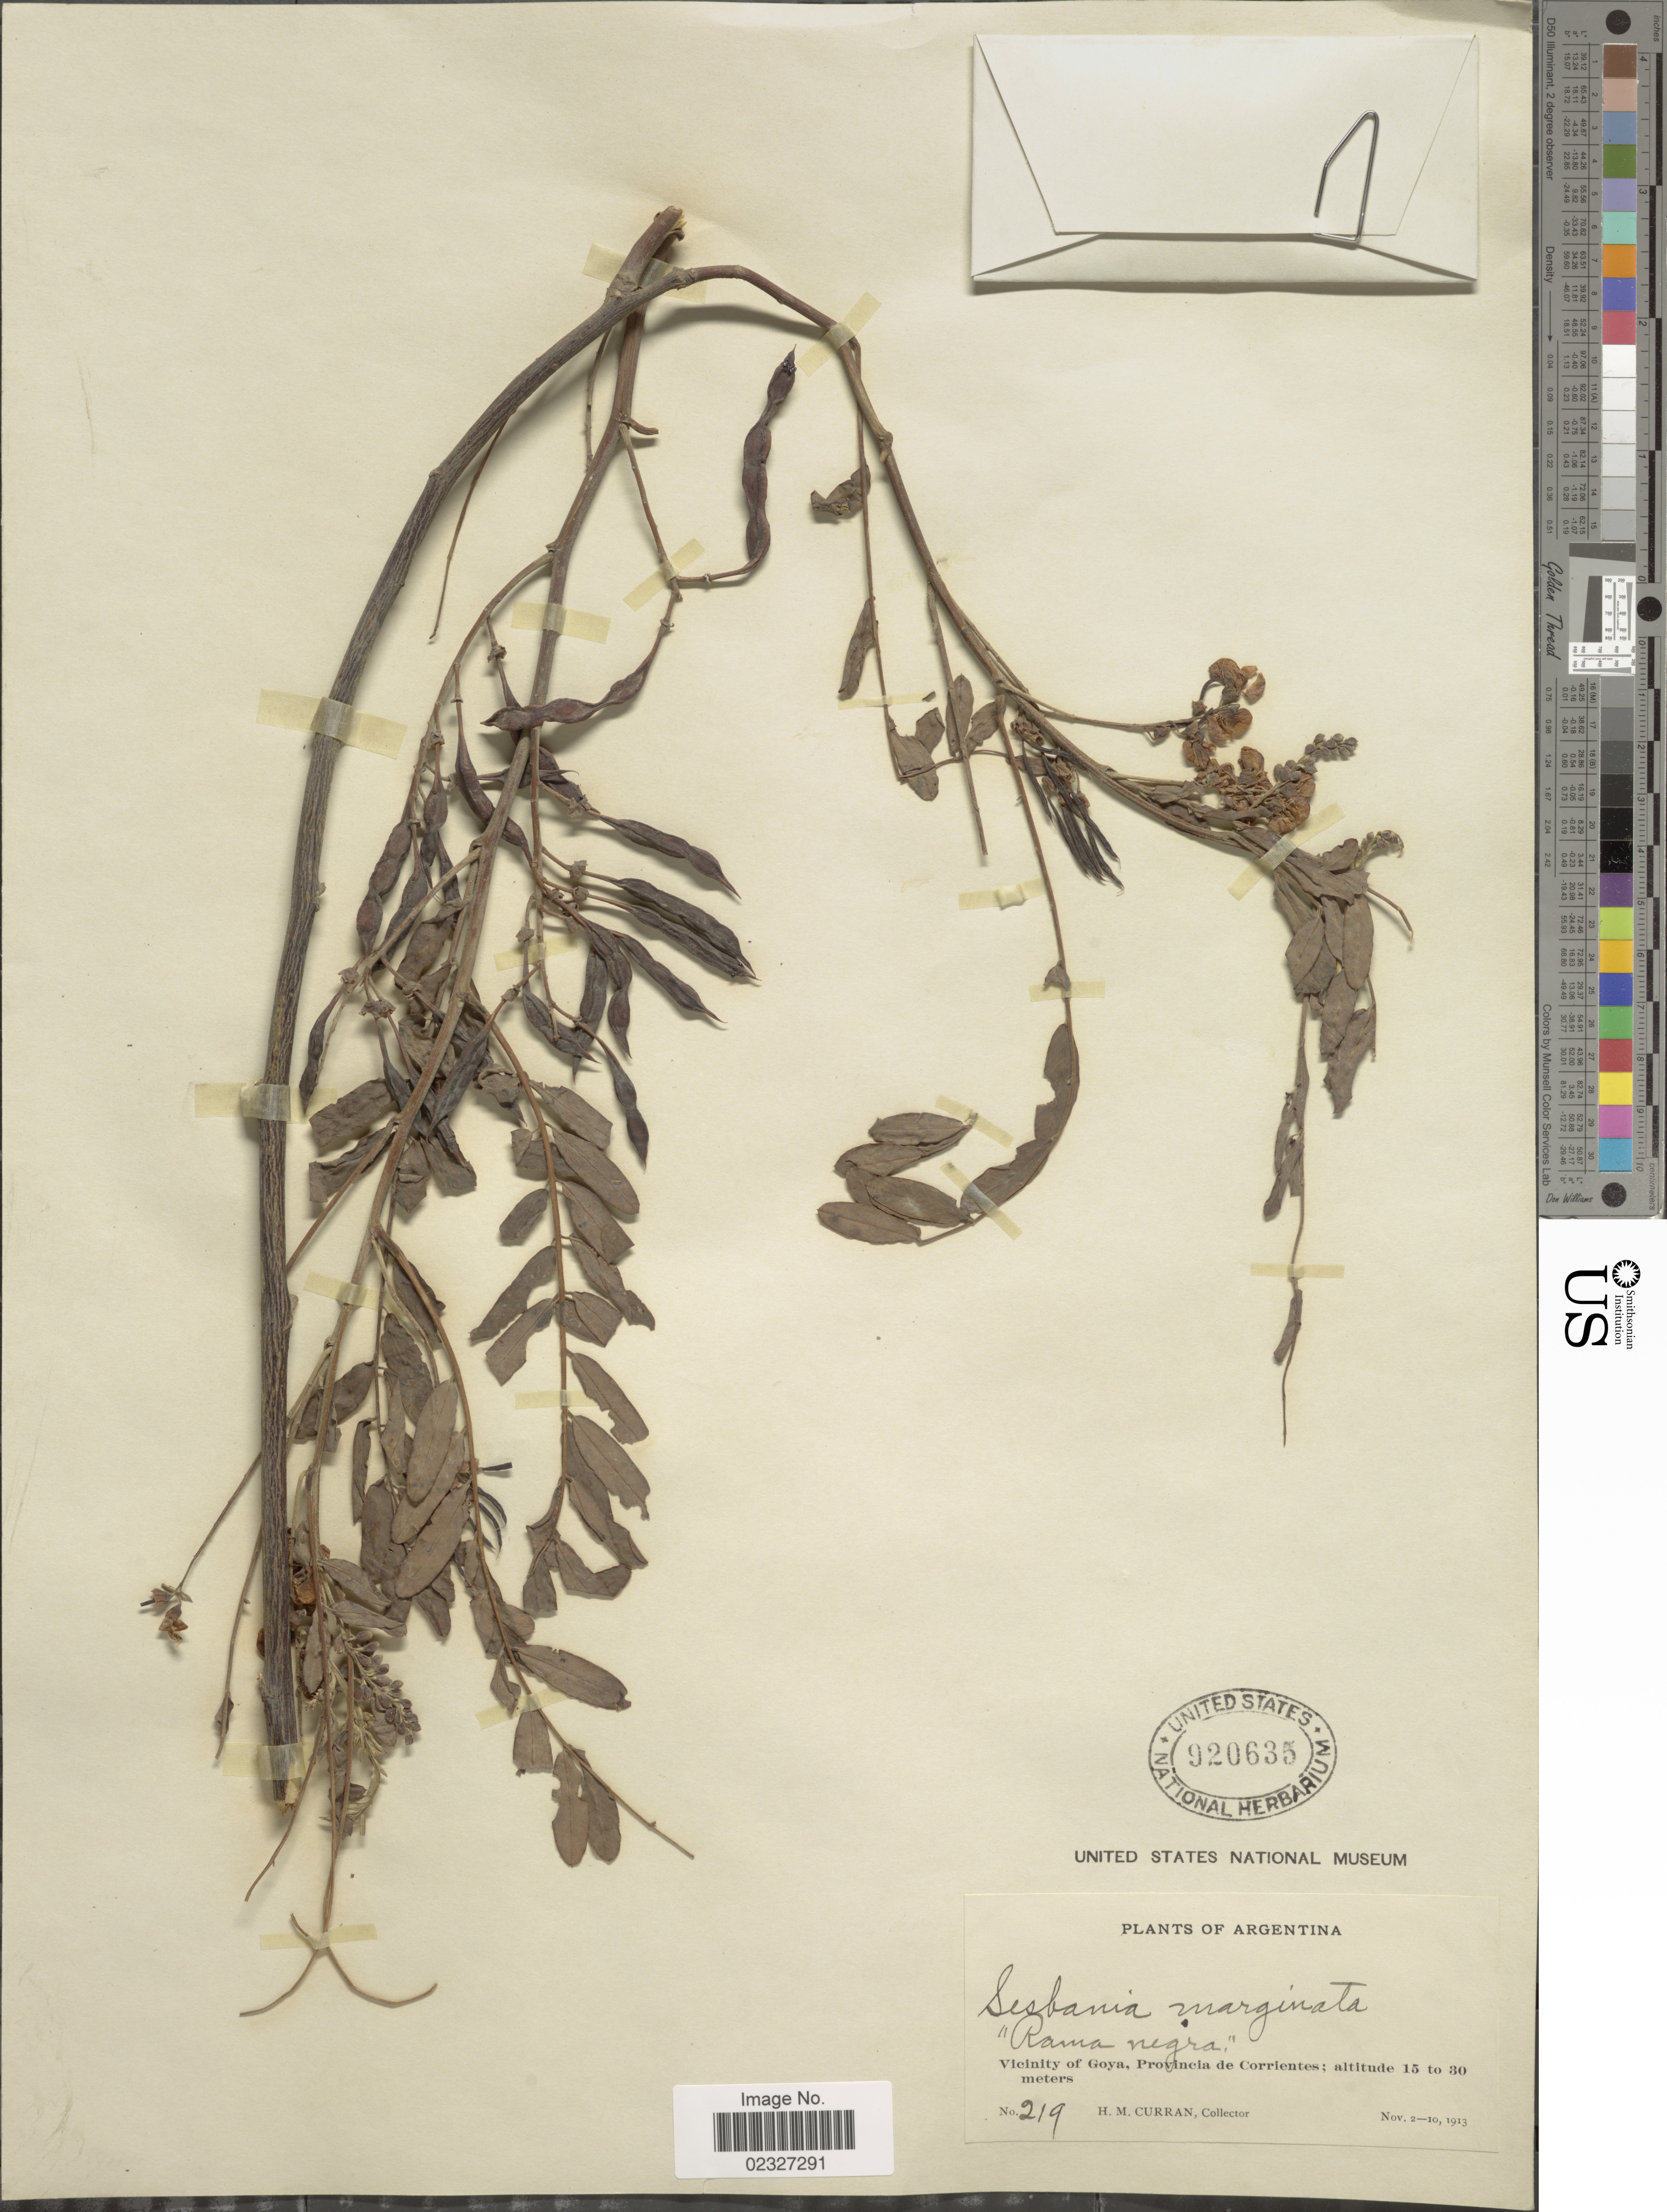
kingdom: Plantae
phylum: Tracheophyta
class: Magnoliopsida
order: Fabales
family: Fabaceae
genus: Sesbania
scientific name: Sesbania virgata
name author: (Cav.) Pers.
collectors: H. M. Curran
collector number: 219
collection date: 1913-11-02/1913-11-10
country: Argentina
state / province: Corrientes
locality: Vicinity of Goya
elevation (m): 15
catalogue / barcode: US 920635